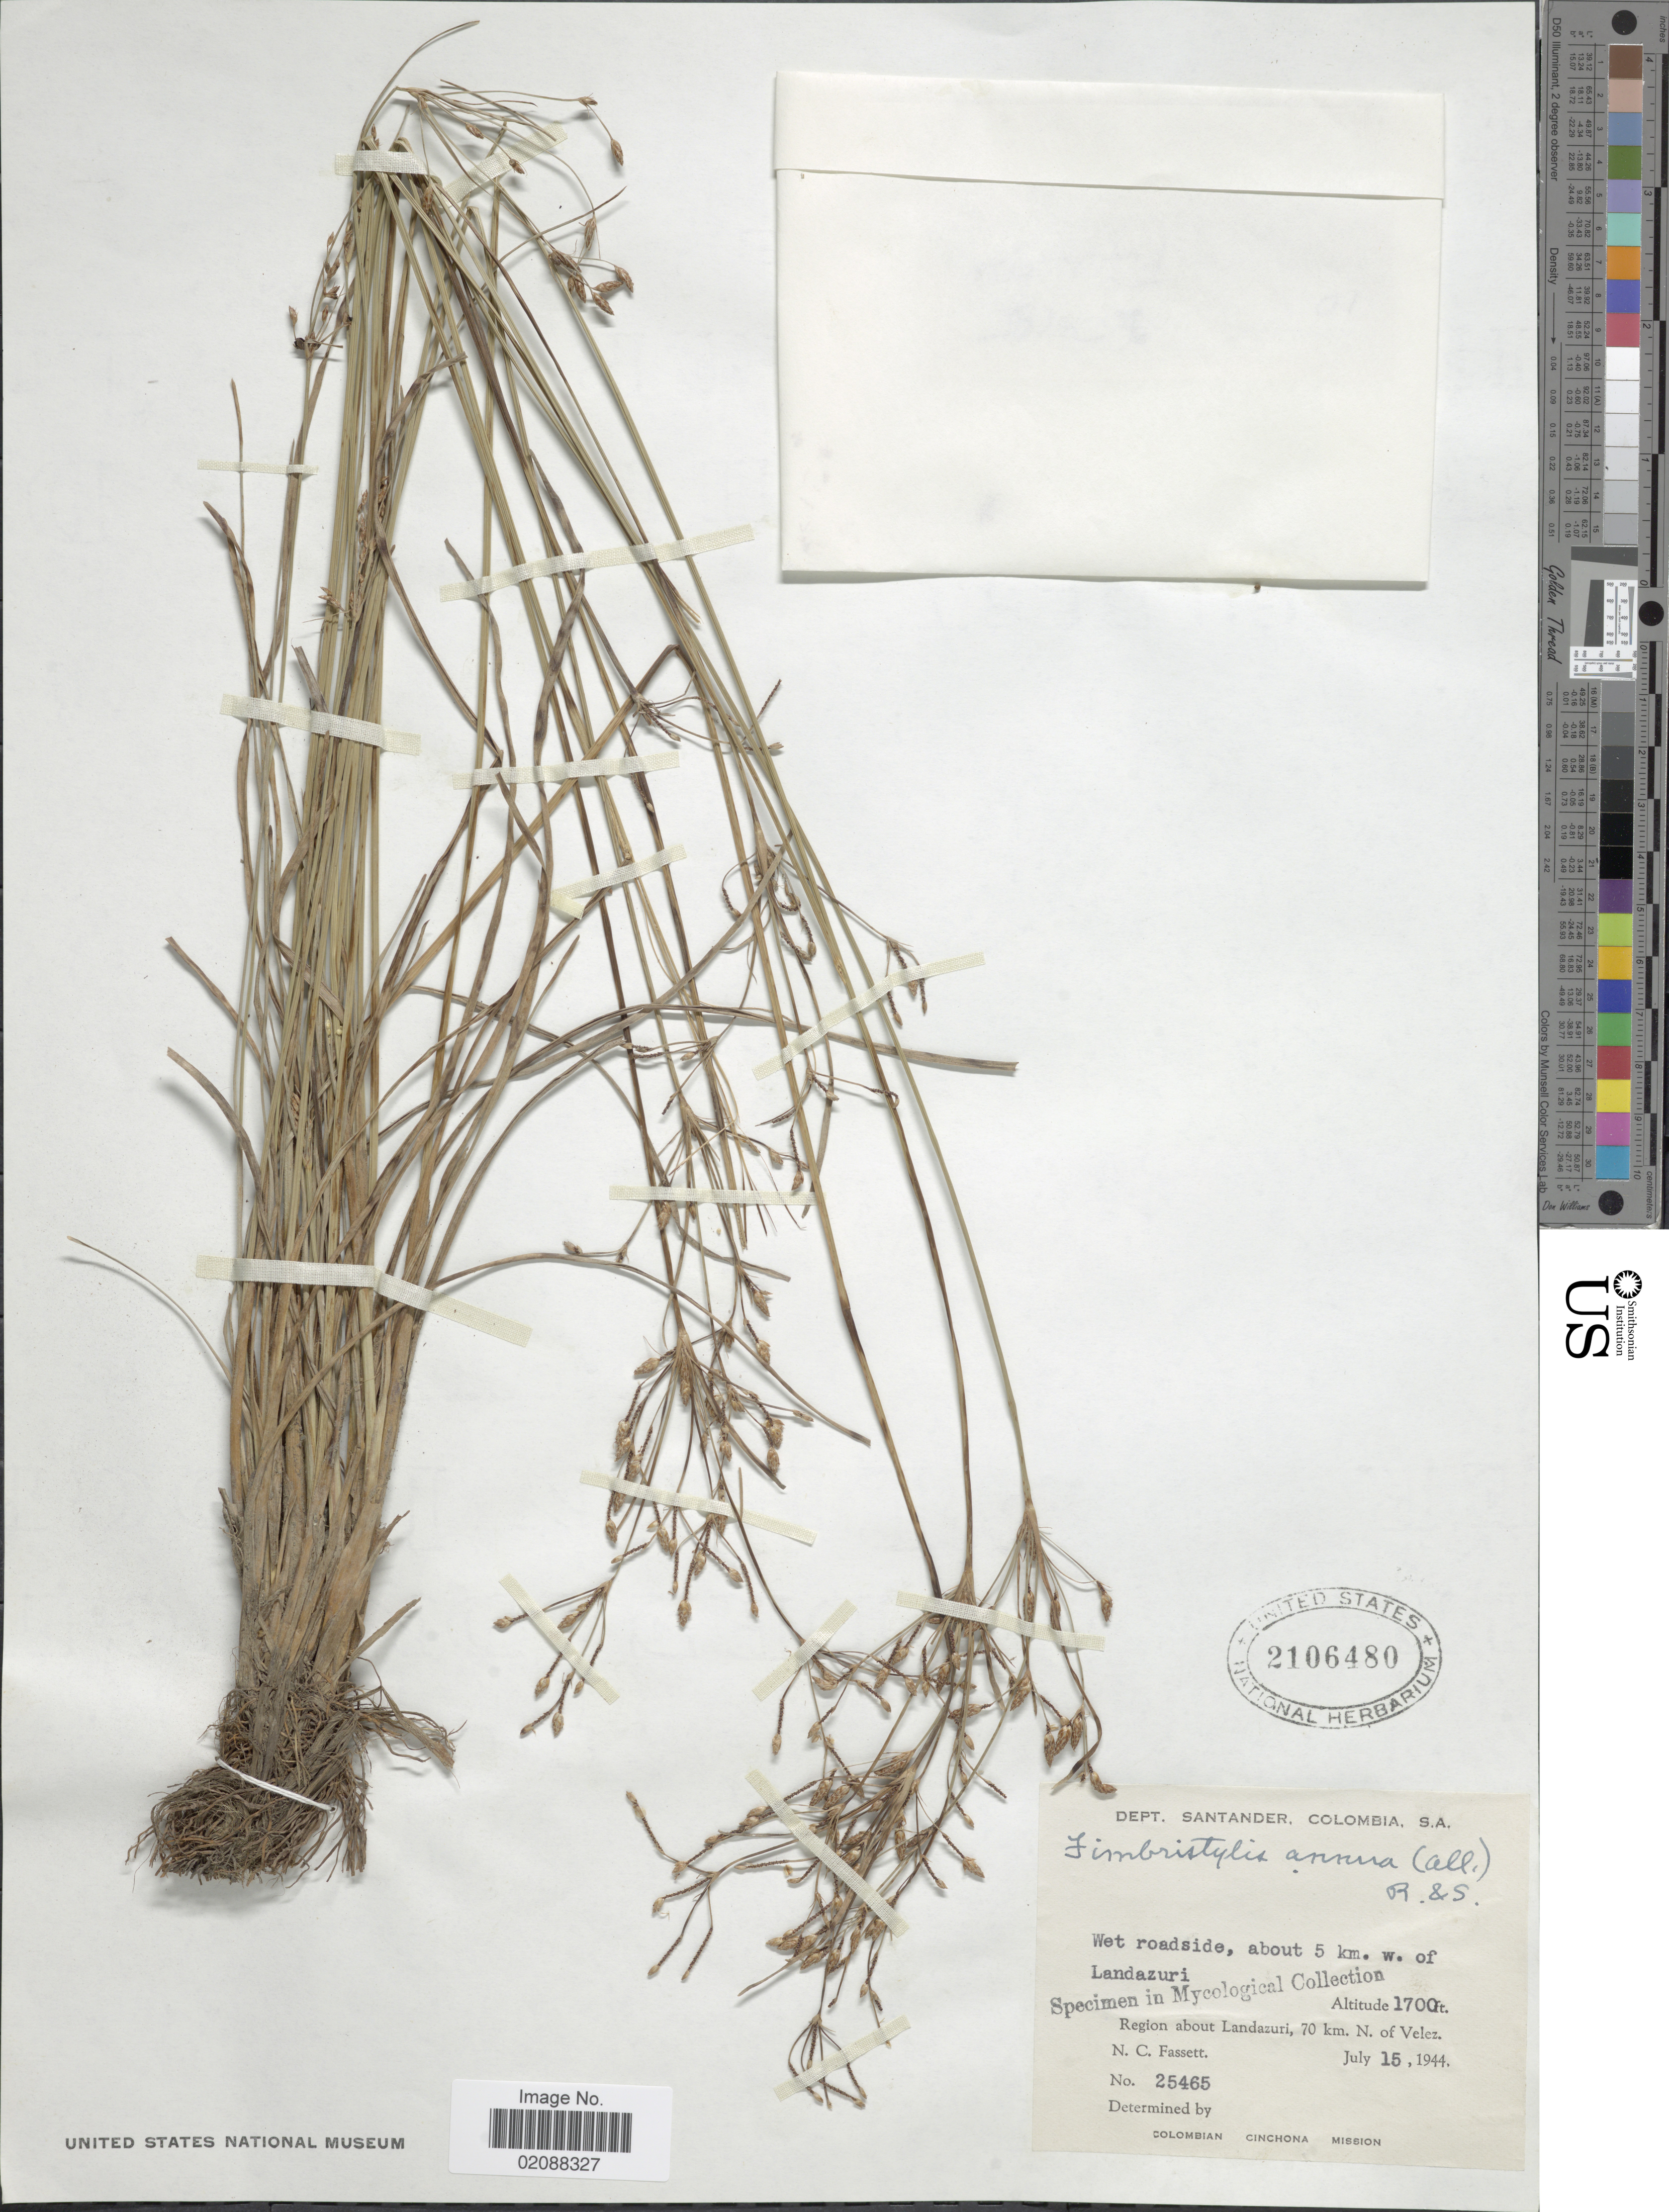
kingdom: Plantae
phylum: Tracheophyta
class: Liliopsida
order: Poales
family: Cyperaceae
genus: Fimbristylis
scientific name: Fimbristylis dichotoma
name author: (L.) Vahl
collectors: N. C. Fassett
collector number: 25465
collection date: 1944-07-15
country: Colombia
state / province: Santander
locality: About 5 km w of Landazuri, region about Landazuri, 70 km N of Velez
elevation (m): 518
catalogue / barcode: US 2106480